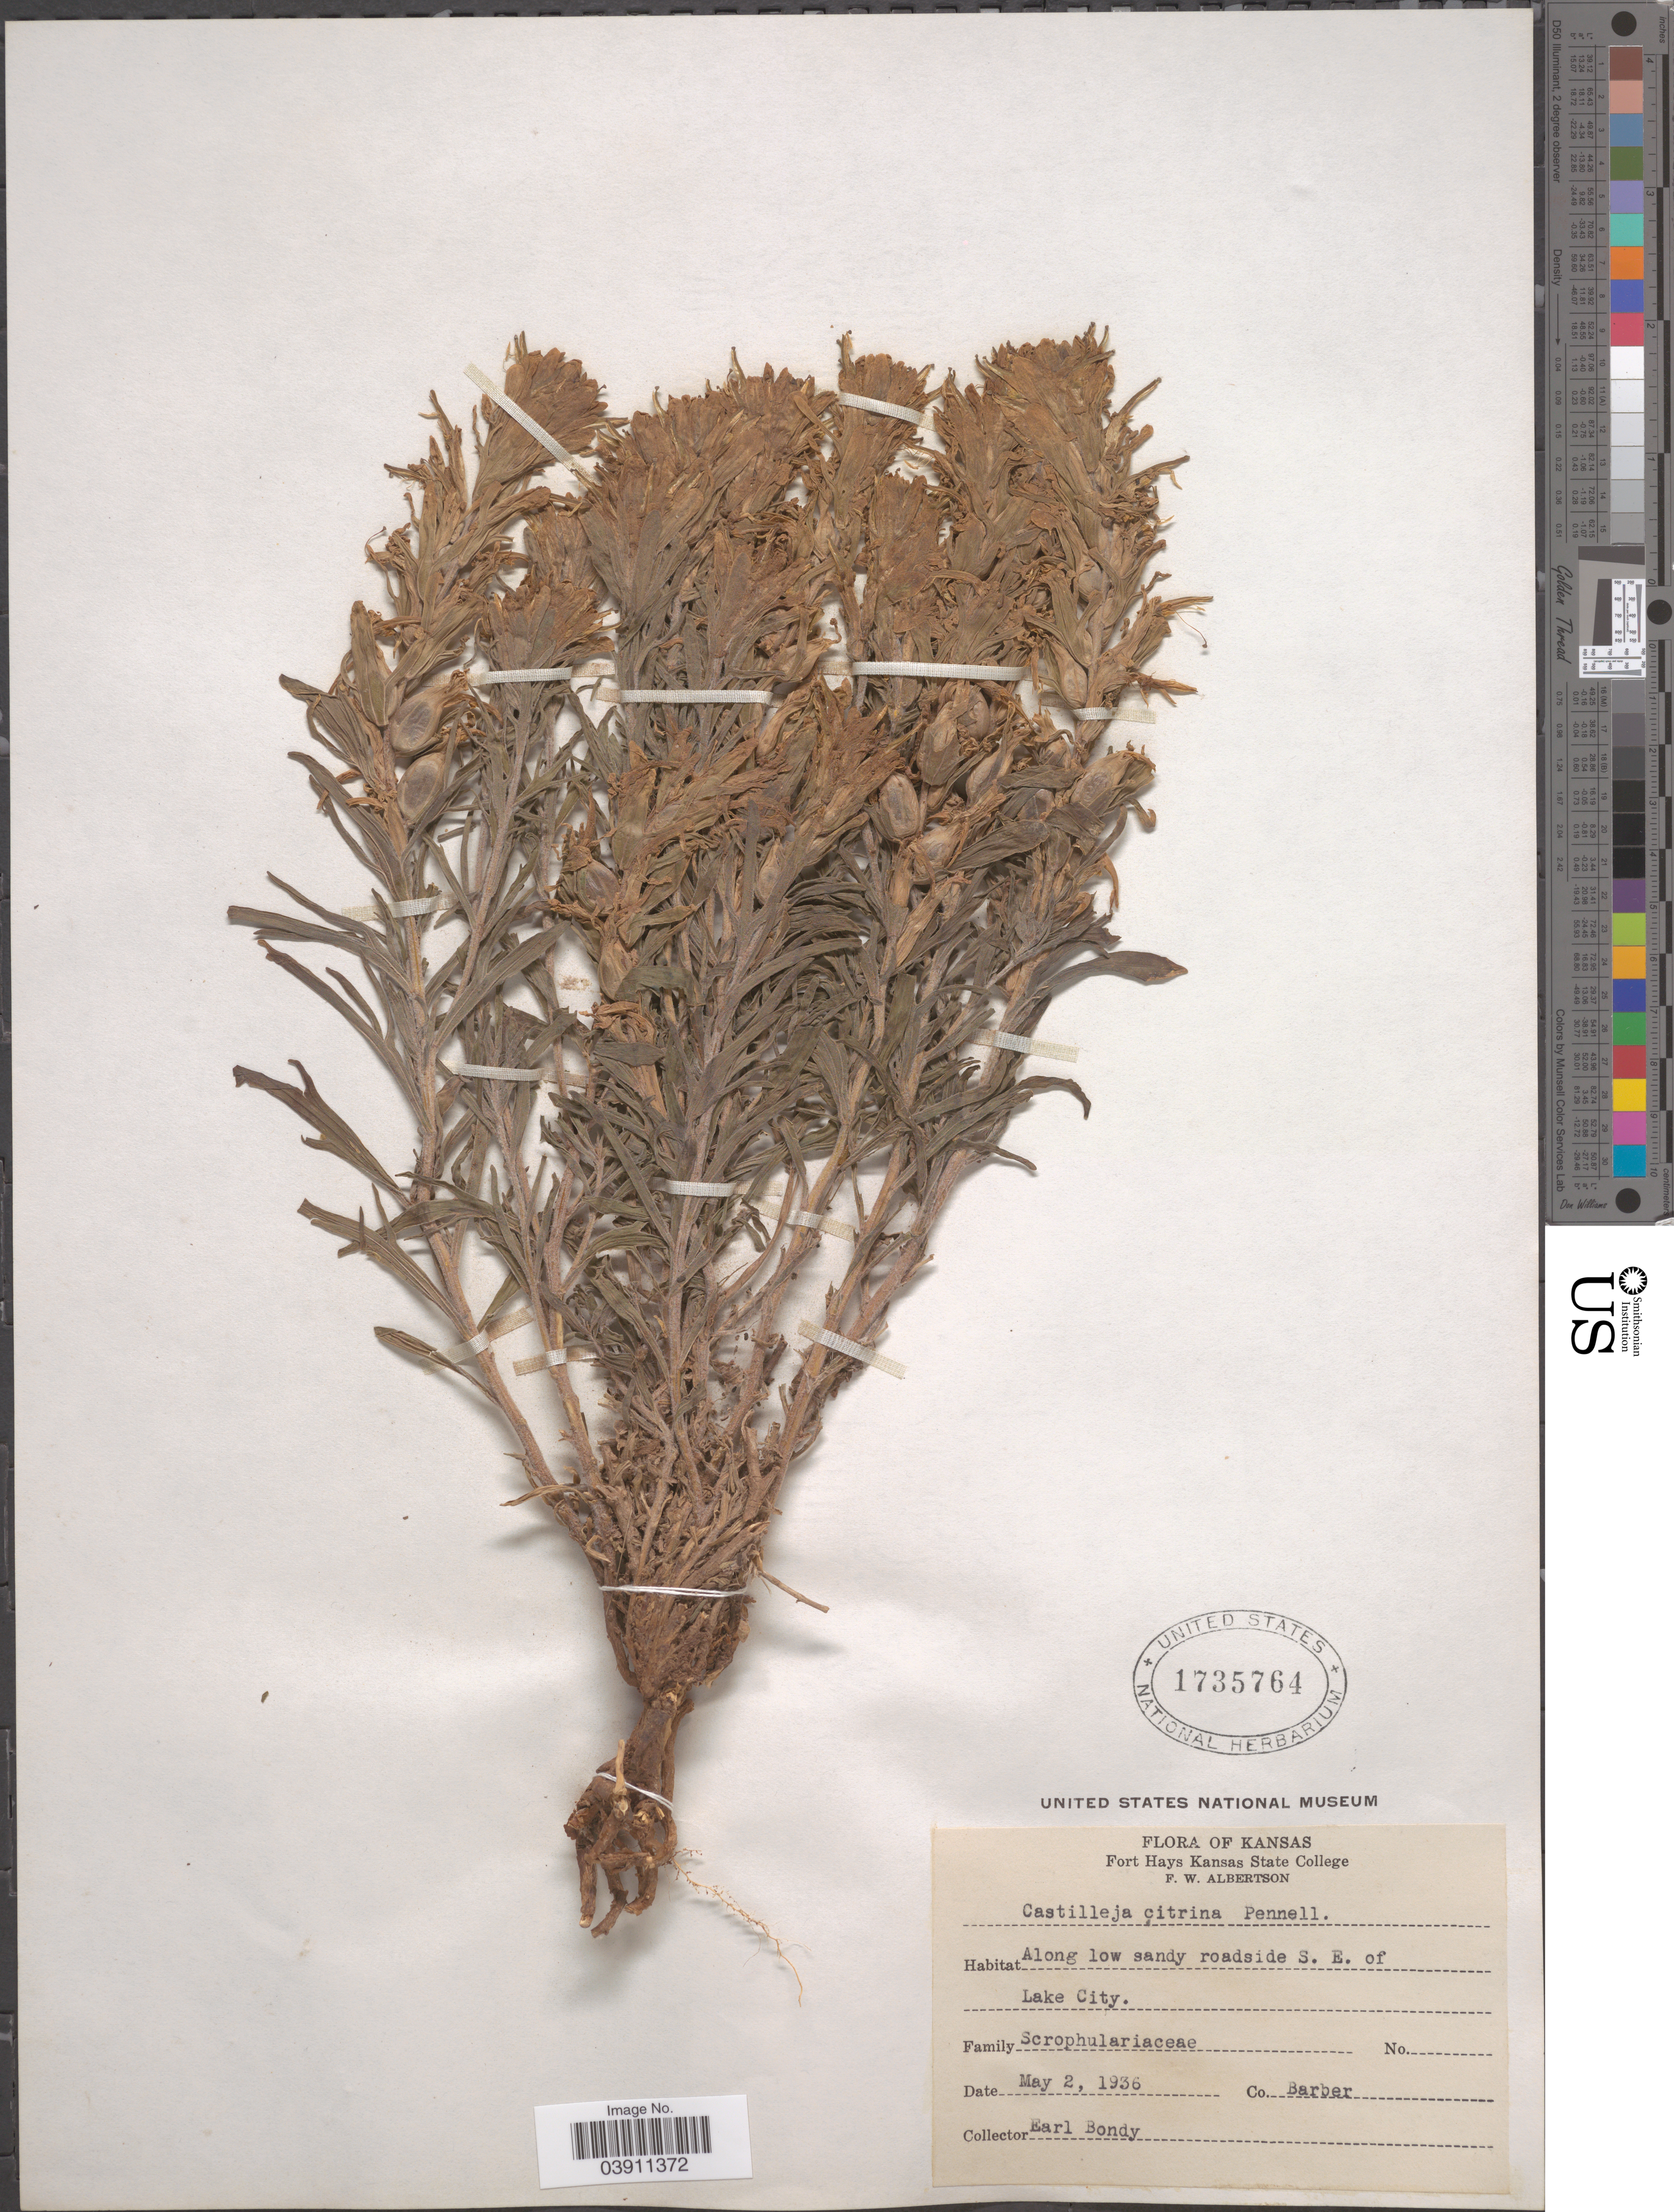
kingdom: Plantae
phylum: Tracheophyta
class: Magnoliopsida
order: Lamiales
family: Orobanchaceae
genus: Castilleja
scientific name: Castilleja citrina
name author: Pennell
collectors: E. Bondy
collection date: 1936-05-02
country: United States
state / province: Kansas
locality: Along low sandy roadside S. E. of Lake City. Co. Barber.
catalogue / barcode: US 1735764